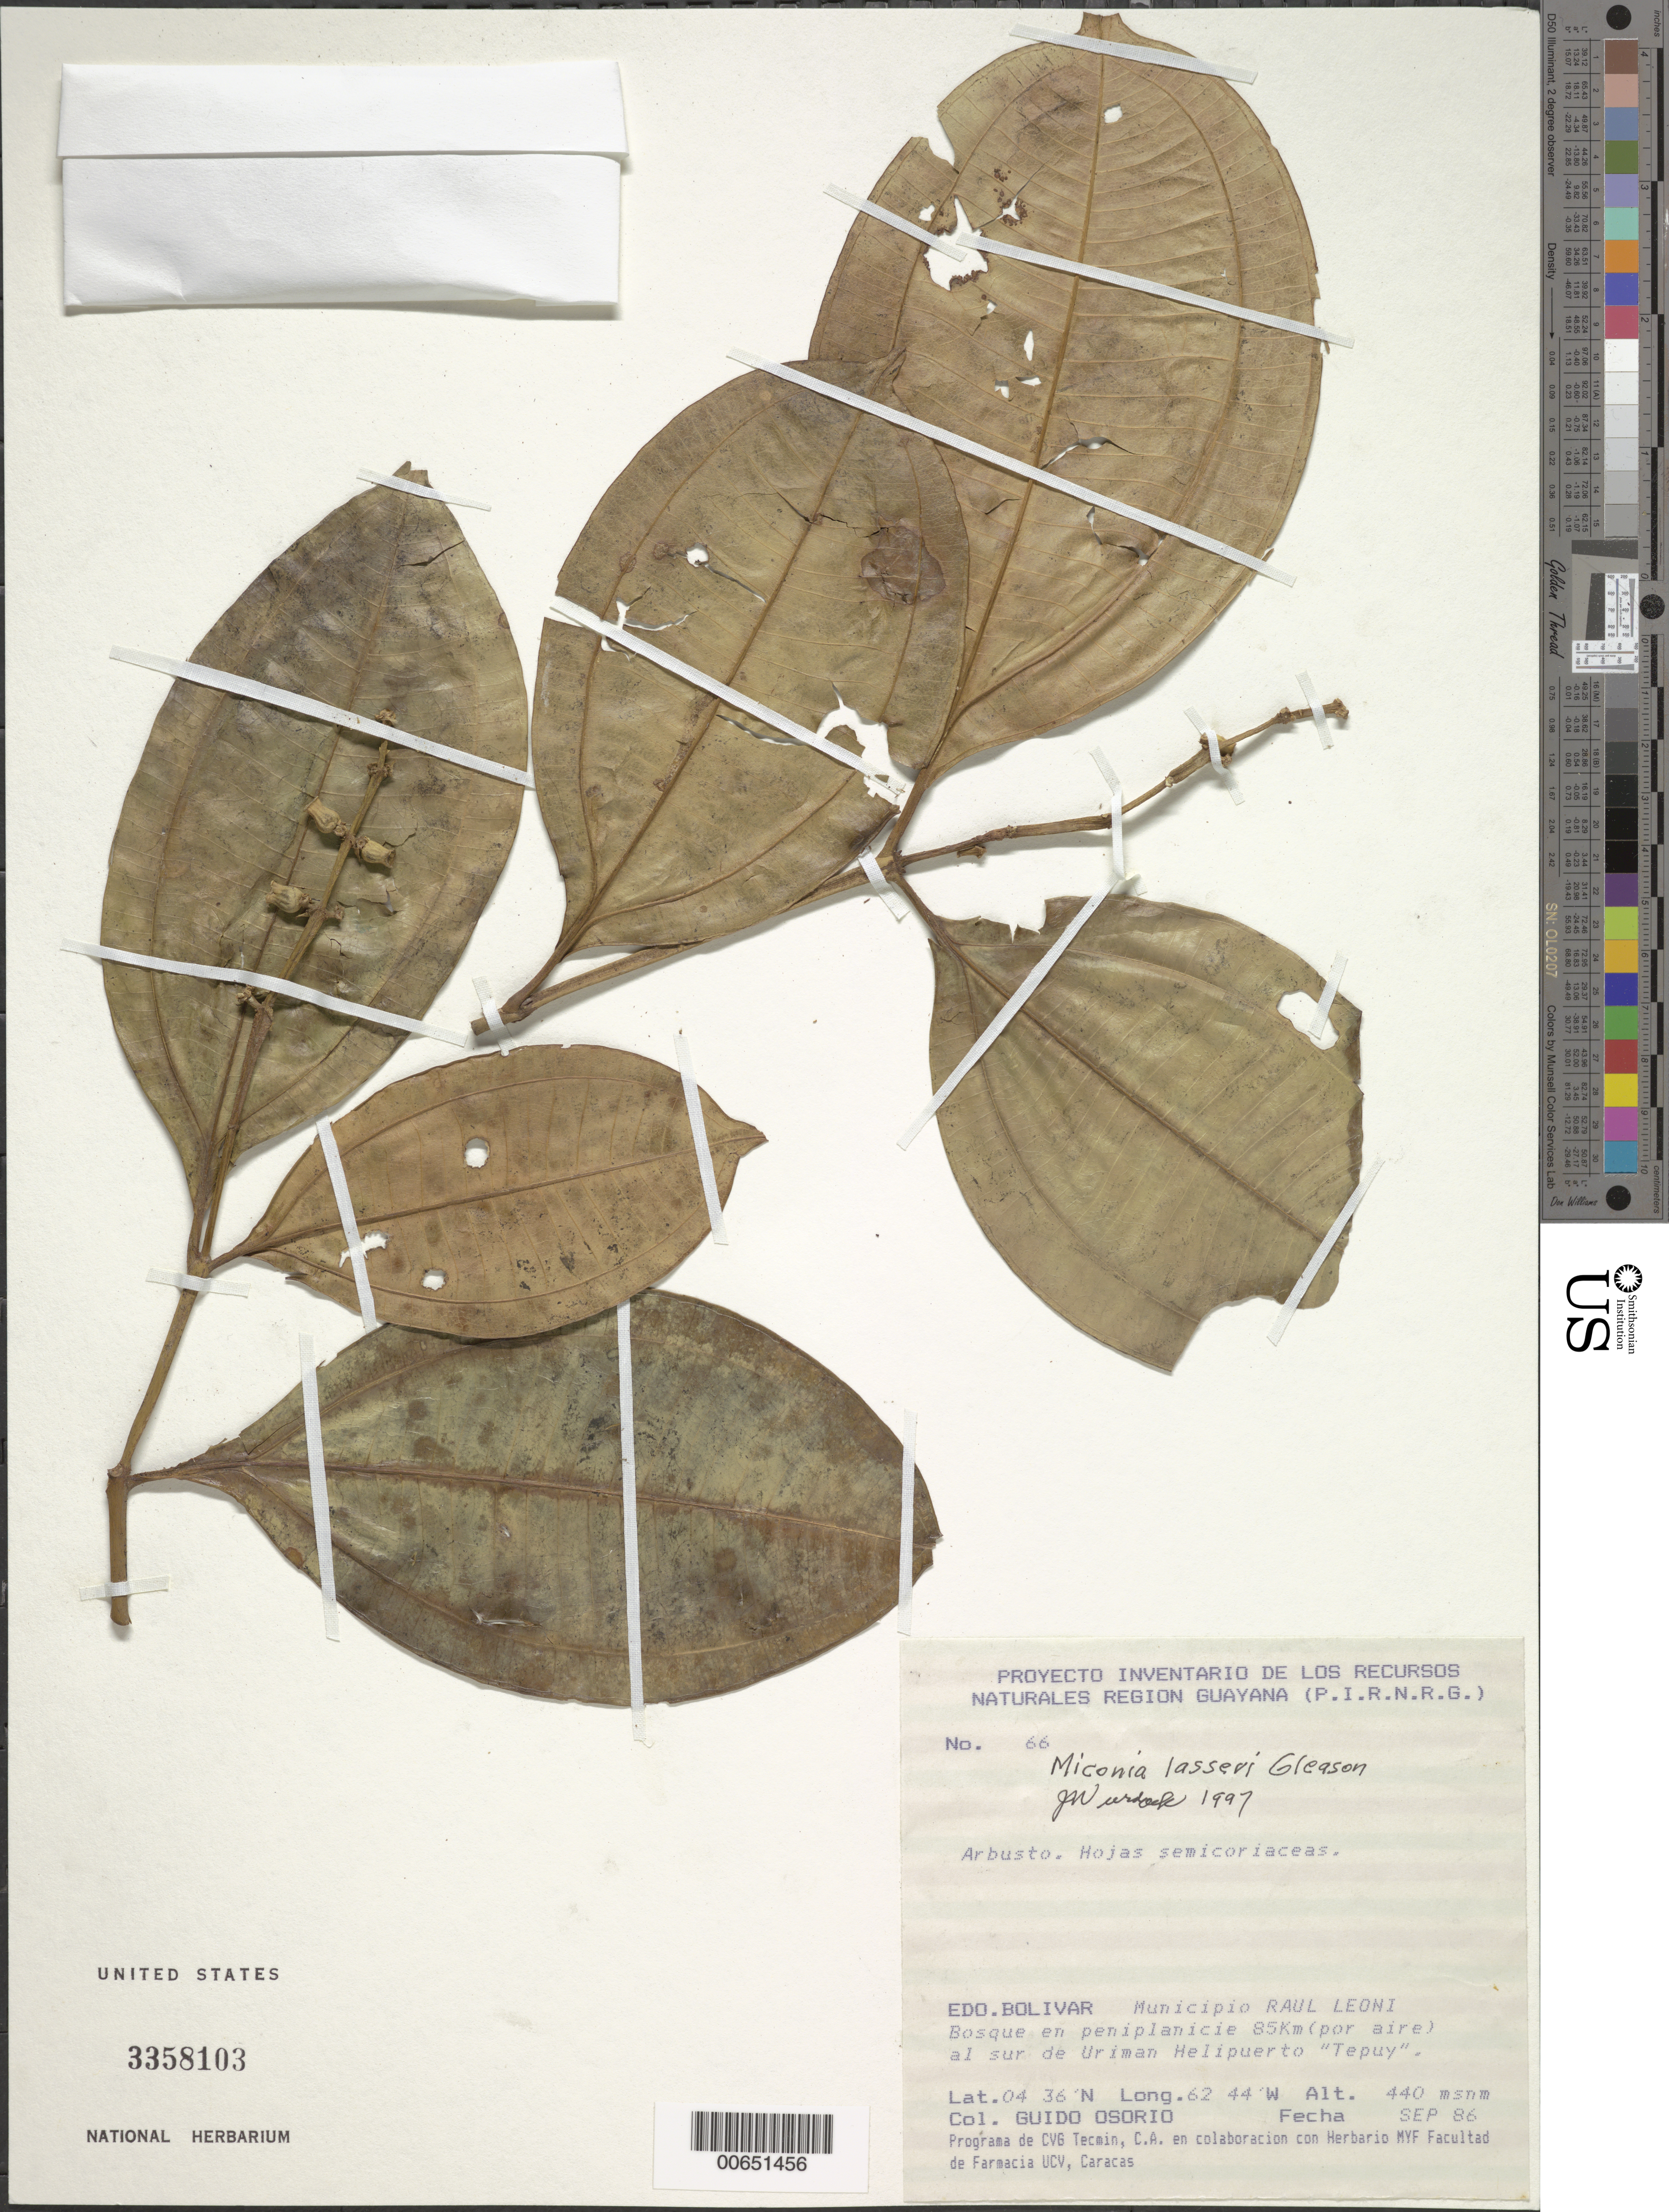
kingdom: Plantae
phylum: Tracheophyta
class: Magnoliopsida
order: Myrtales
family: Melastomataceae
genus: Miconia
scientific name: Miconia lasseri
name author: Gleason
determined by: Wurdack, John J., (US), US (UNITED STATES)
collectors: G. Osorio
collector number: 66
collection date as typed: Sep-86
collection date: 1986-09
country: Venezuela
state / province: Bolívar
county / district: Angostura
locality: Mpi Raúl Leoni [=Angostura], a 85 km (por aire) al sur de Uriman Helipuerto "Tepuy"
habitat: Bosque en peniplanicie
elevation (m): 440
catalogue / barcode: US 3358103